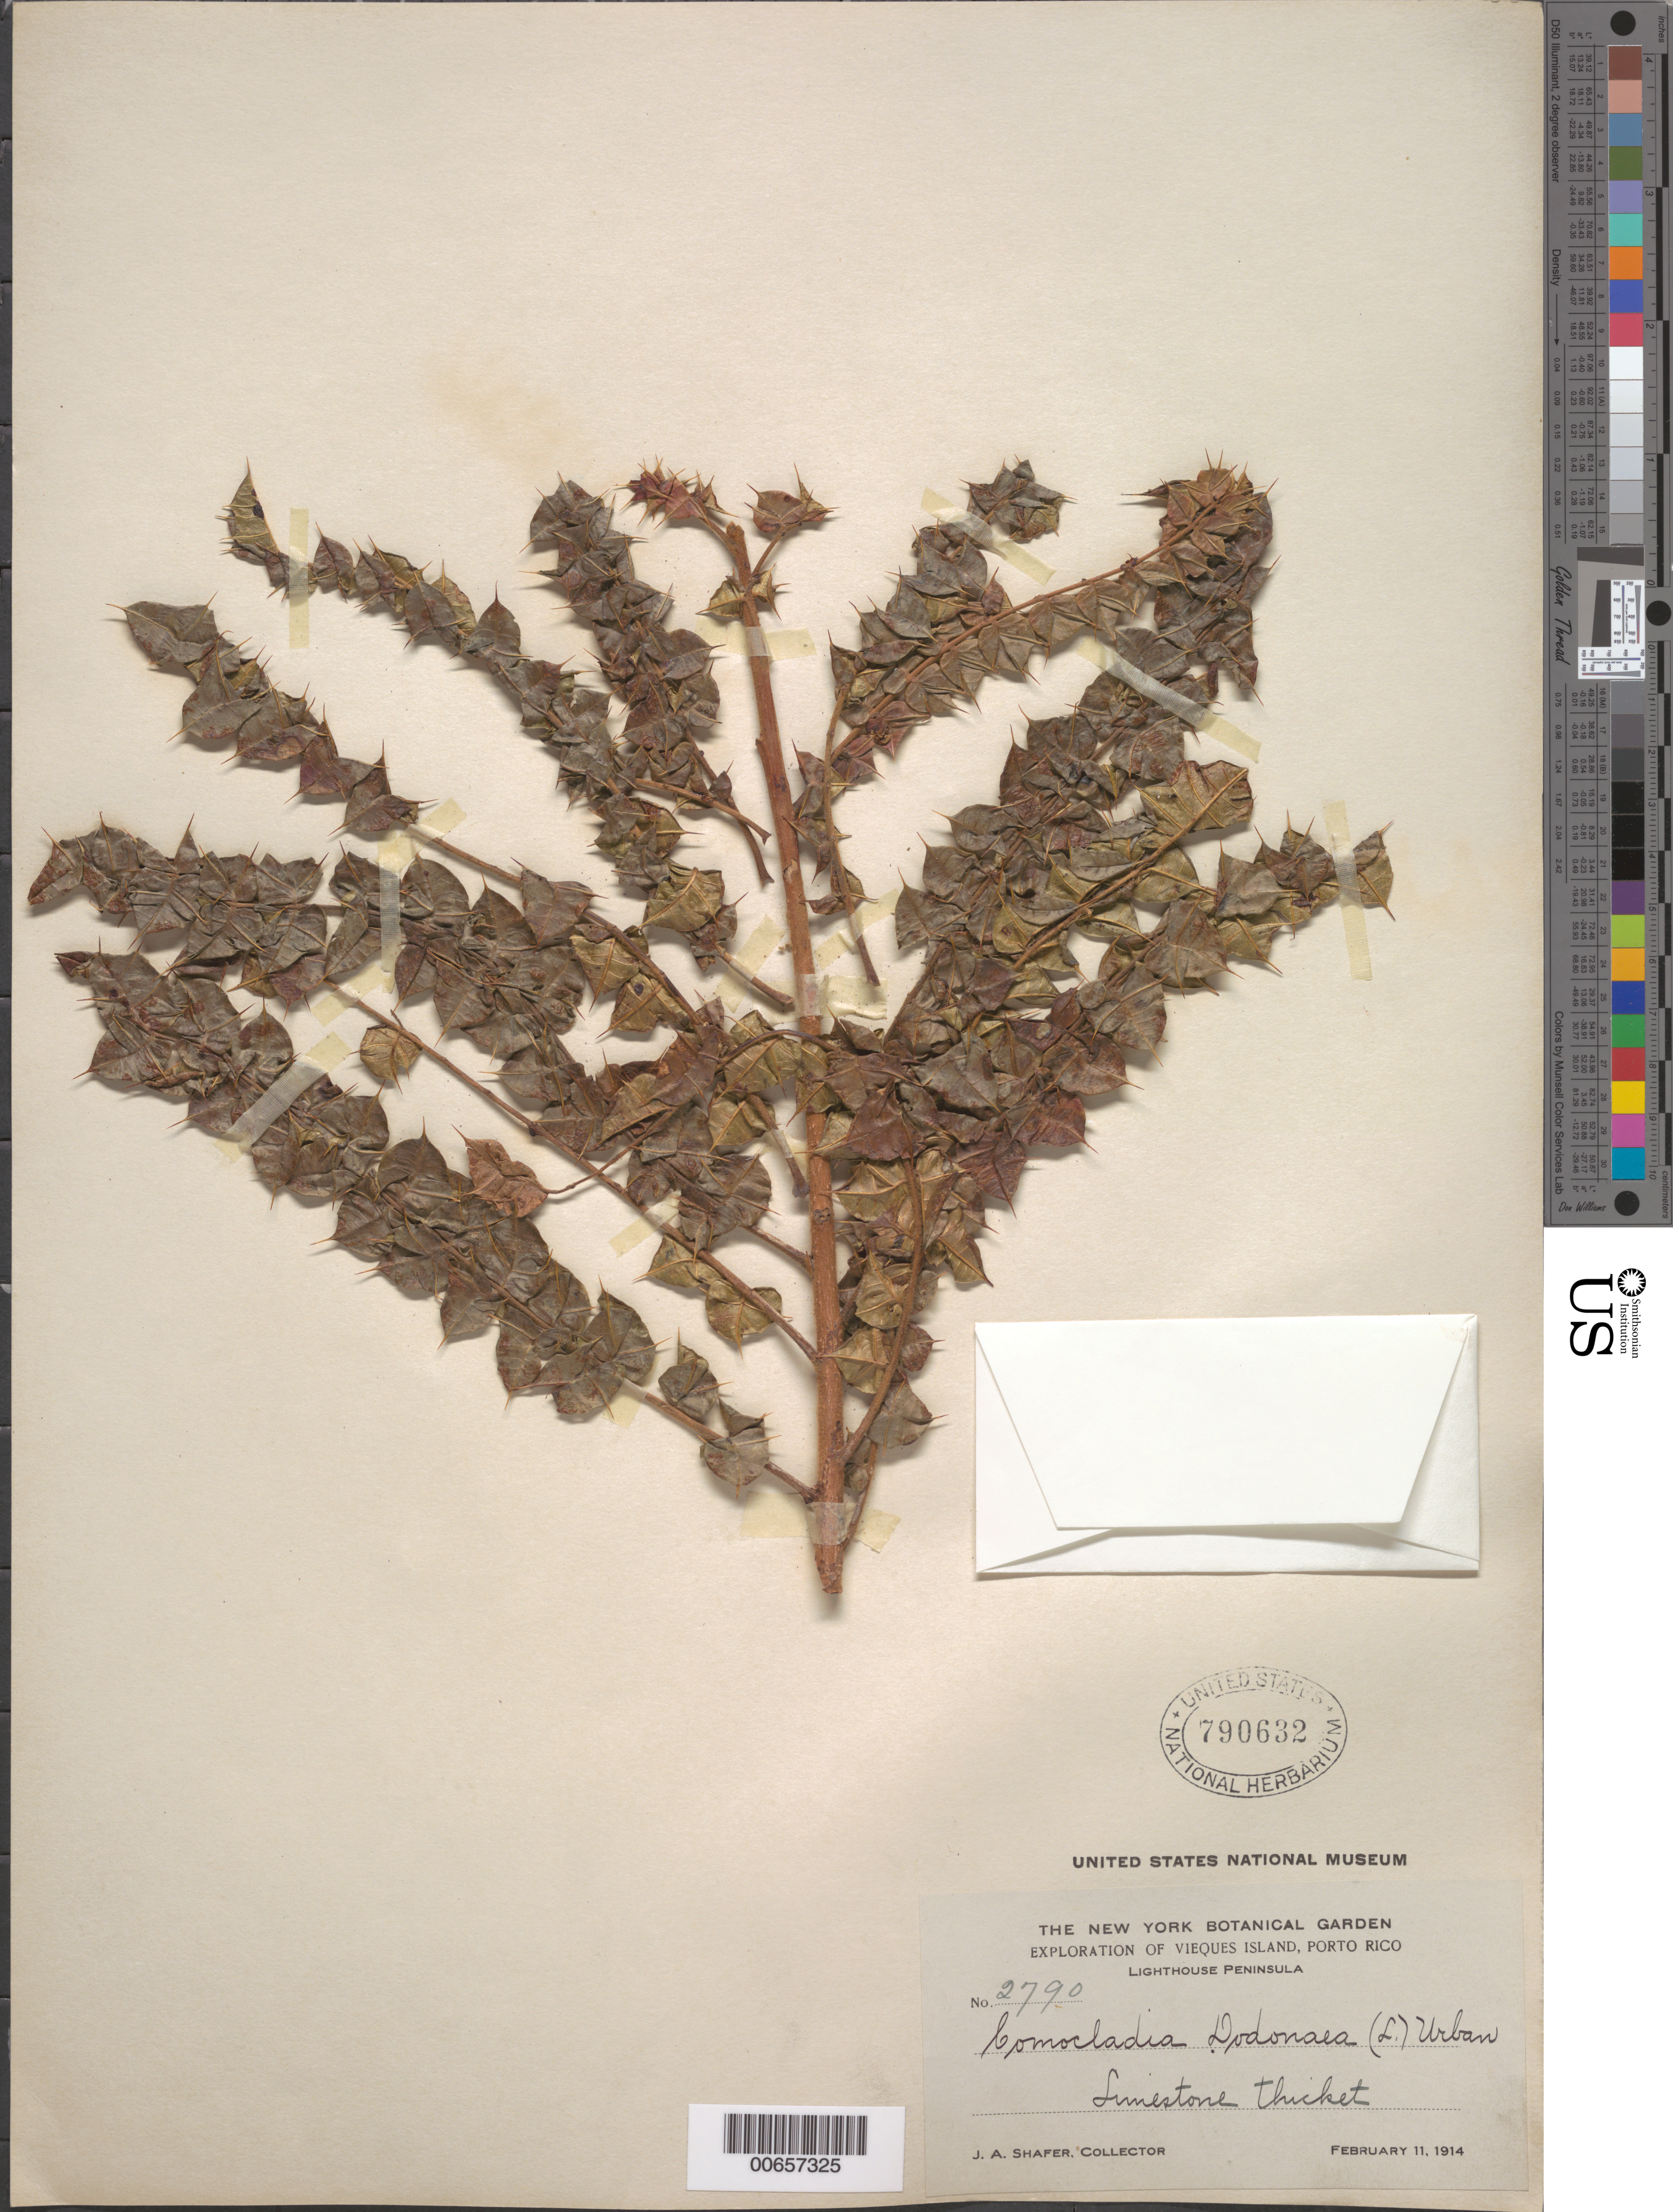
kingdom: Plantae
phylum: Tracheophyta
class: Magnoliopsida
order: Sapindales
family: Anacardiaceae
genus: Comocladia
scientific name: Comocladia dodonaea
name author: (L.) Urb.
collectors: J. A. Shafer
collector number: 2790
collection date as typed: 11 Feb 1914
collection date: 1914-02-11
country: Puerto Rico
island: Vieques I.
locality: Lighthouse Peninsula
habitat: Limestone thicket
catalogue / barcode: US 790632